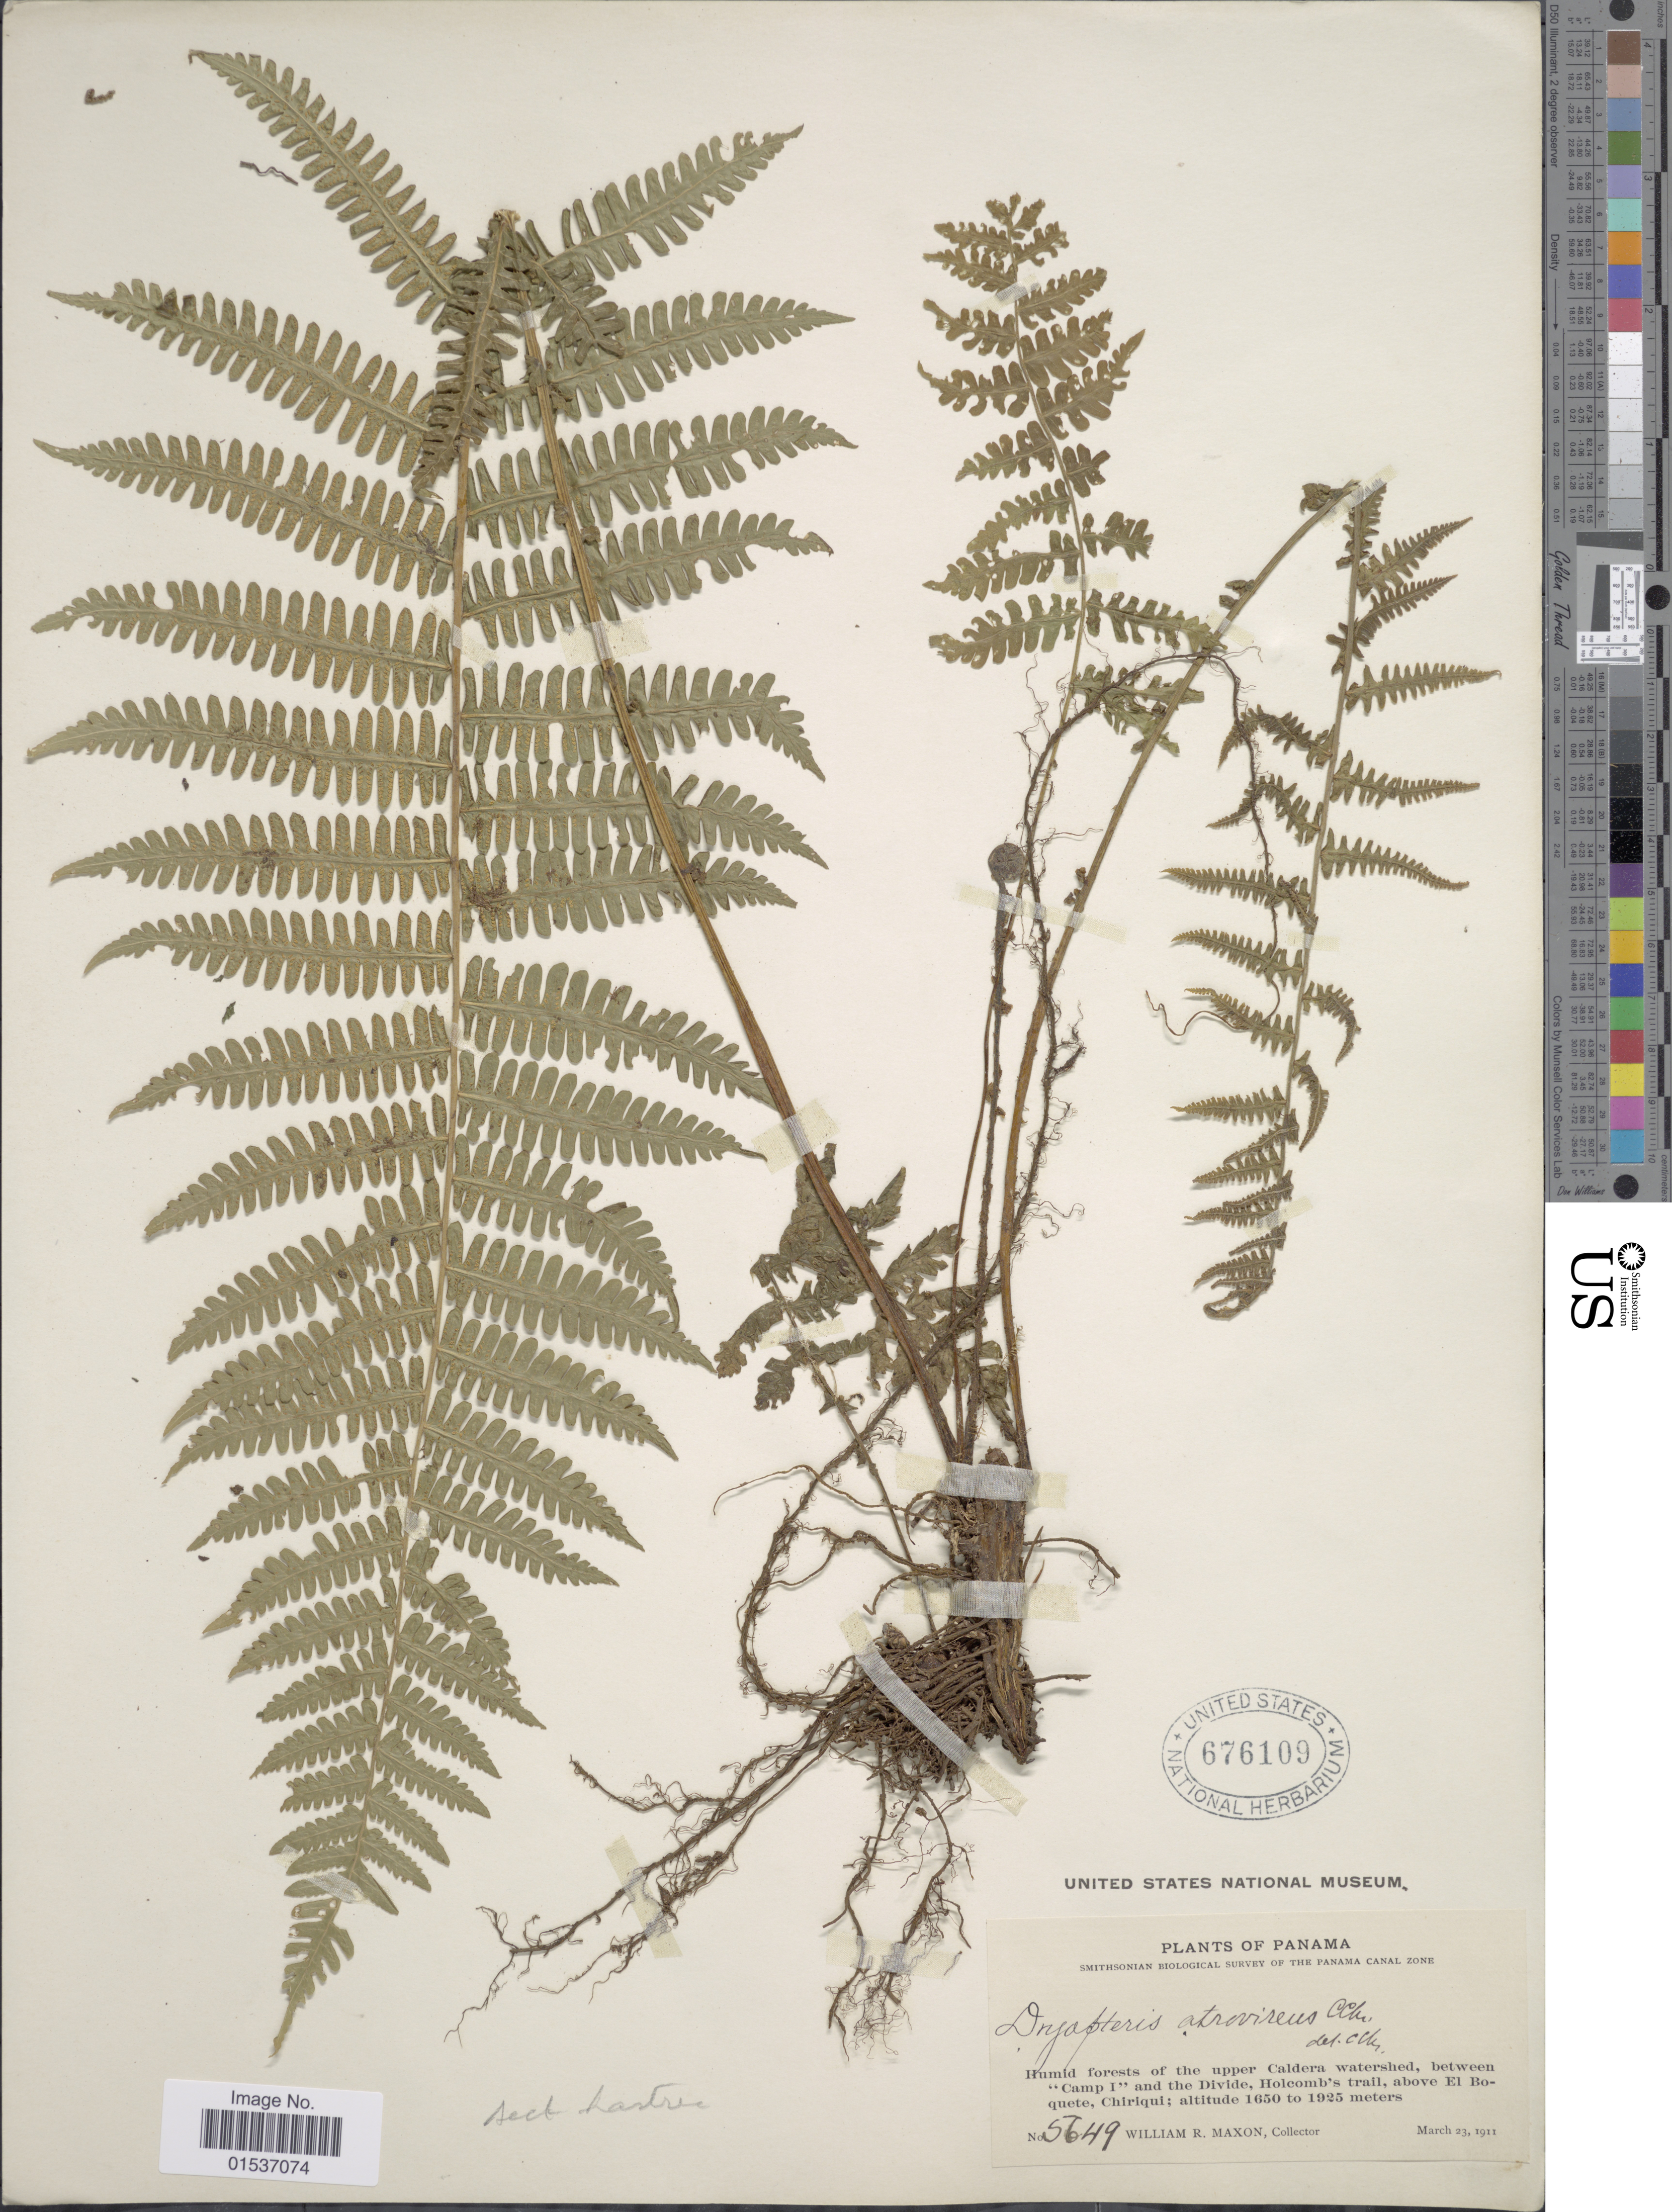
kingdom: Plantae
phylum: Tracheophyta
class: Polypodiopsida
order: Polypodiales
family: Thelypteridaceae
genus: Thelypteris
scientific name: Thelypteris atrovirens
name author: (C. Chr.) C.F. Reed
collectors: W. R. Maxon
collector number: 5649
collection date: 1911-03-23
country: Panama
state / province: Panamá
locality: Panama, Humid forests of the upper Caldera watershed, between "Camp I", and the Divide. Holcomb's trail, above El Boquete, Chiriqui.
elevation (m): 1650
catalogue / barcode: US 676109